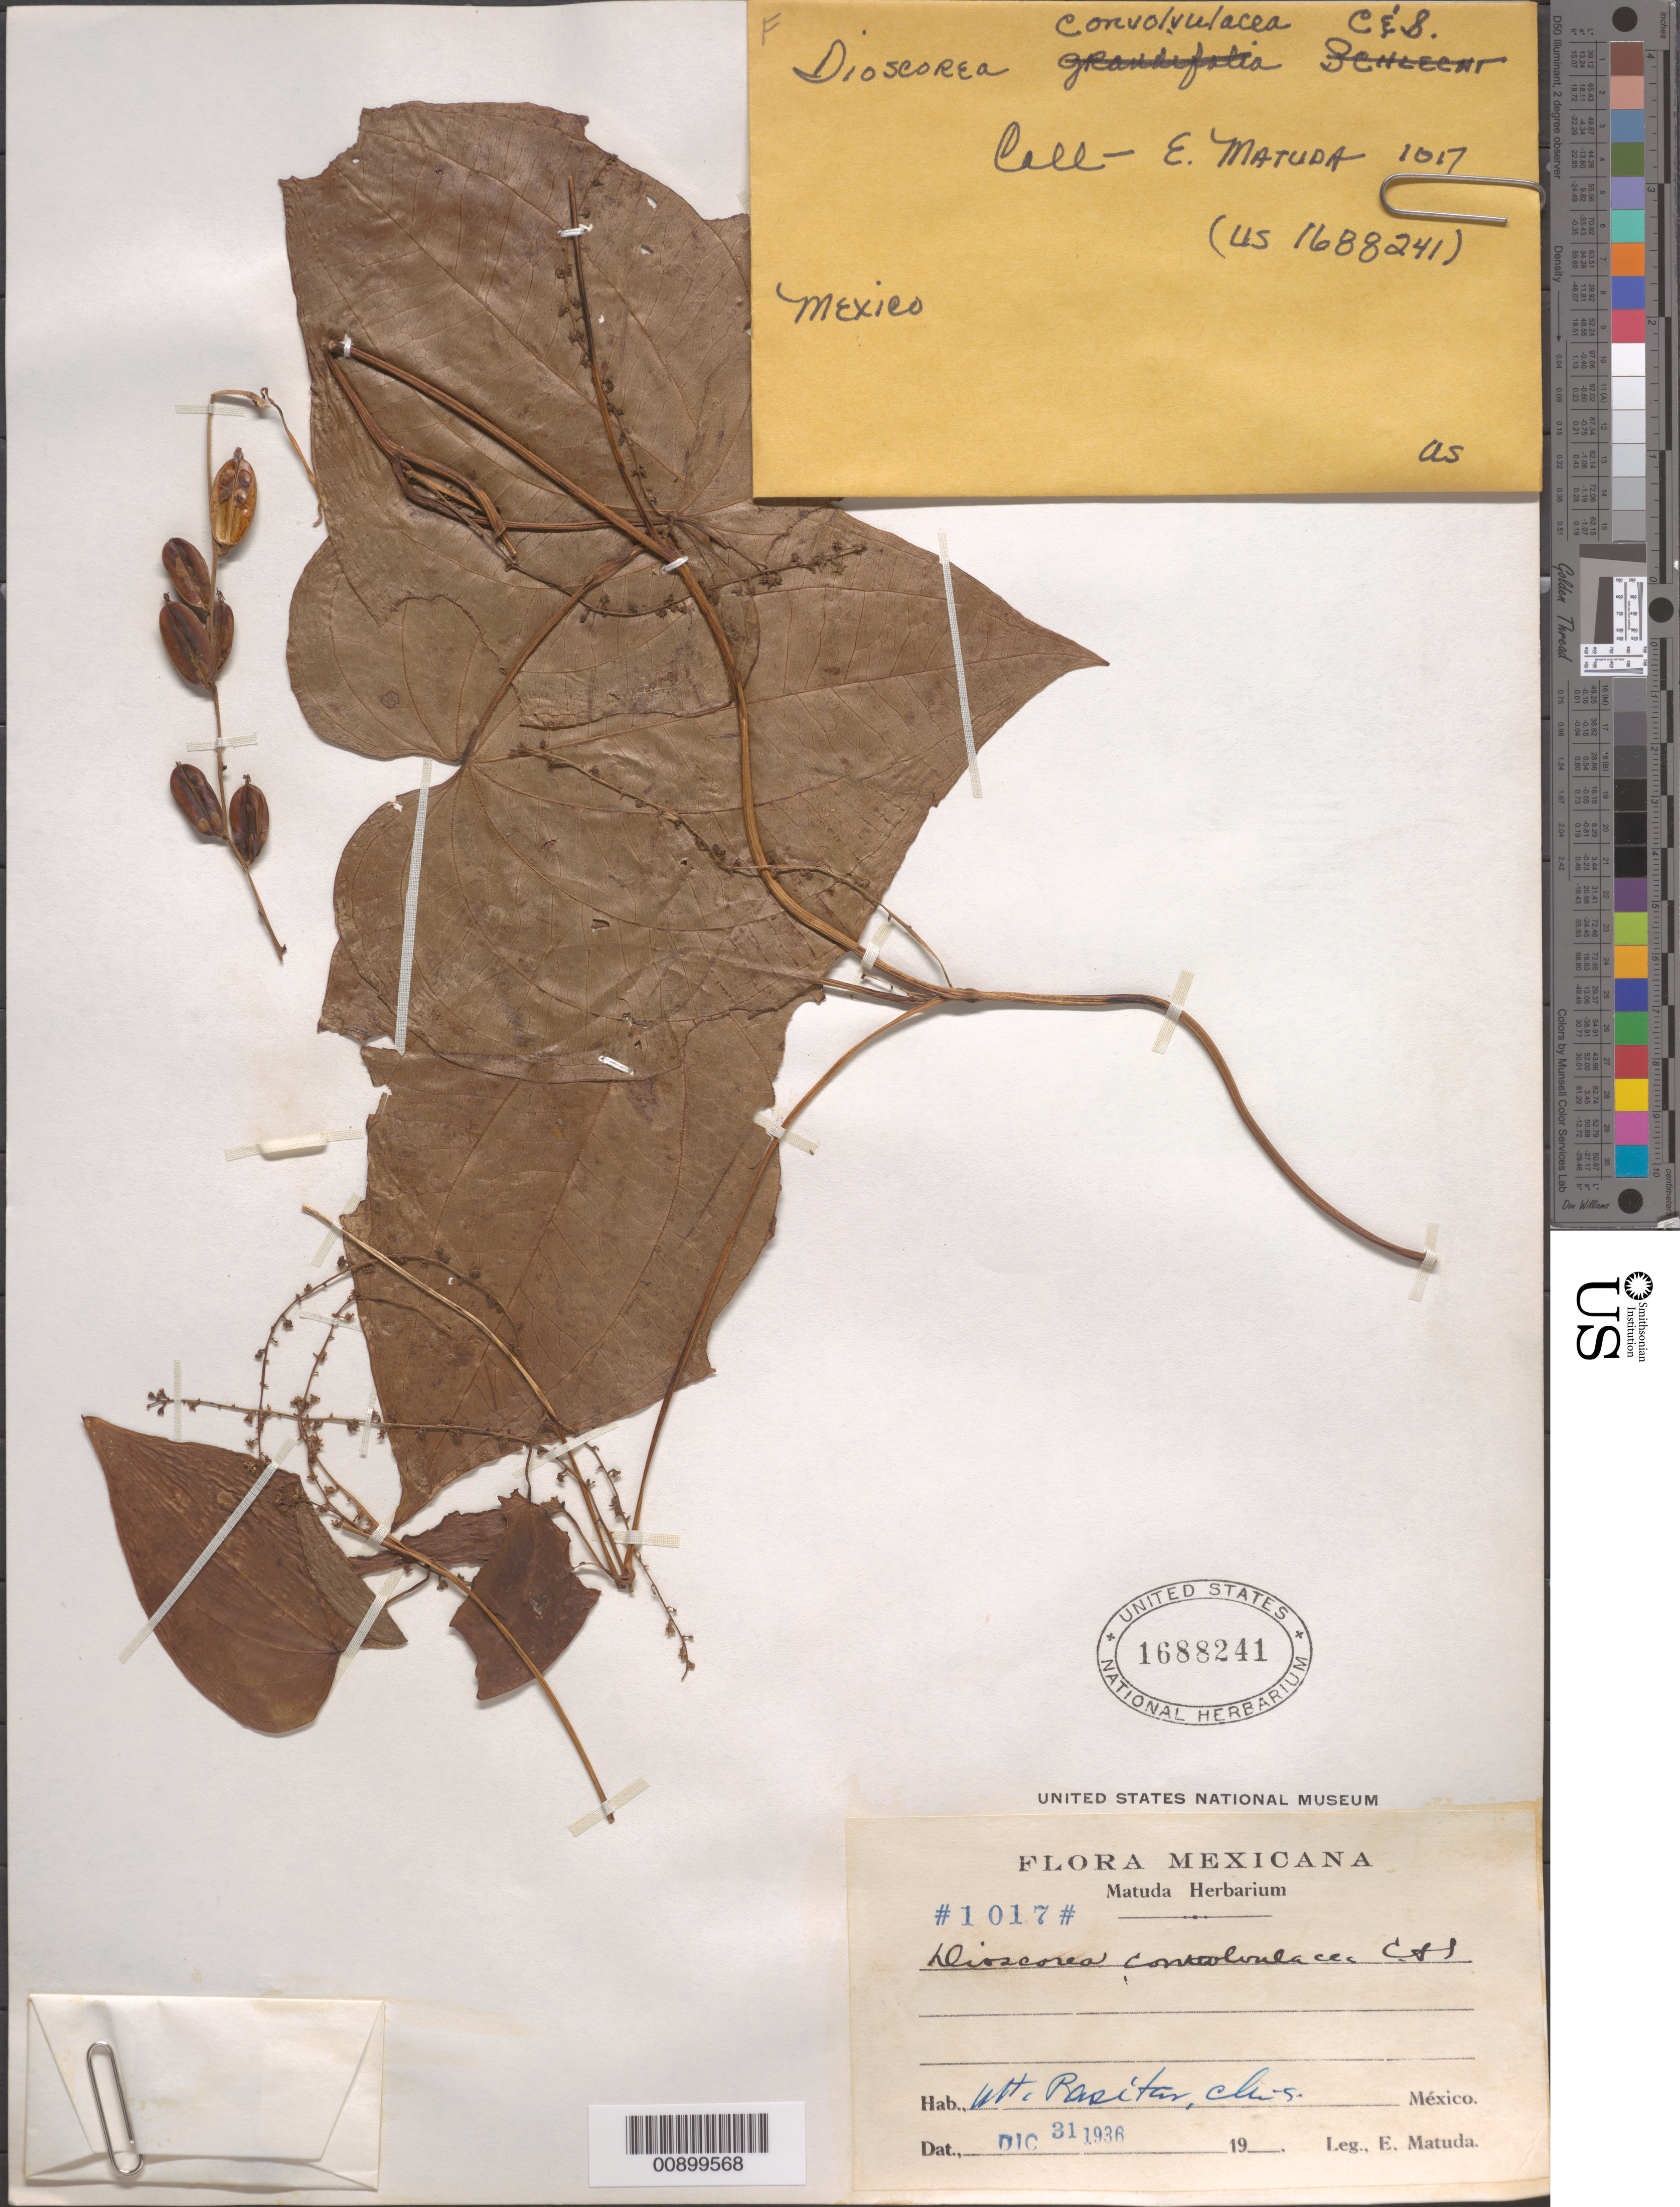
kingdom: Plantae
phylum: Tracheophyta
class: Liliopsida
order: Dioscoreales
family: Dioscoreaceae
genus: Dioscorea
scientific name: Dioscorea convolvulacea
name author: Schltdl. & Cham.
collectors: E. Matuda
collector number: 1017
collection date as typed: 31 Dec 1936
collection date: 1936-12-31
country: Mexico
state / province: Chiapas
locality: Mt. Rasitar, Chiapas.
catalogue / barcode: US 1688241